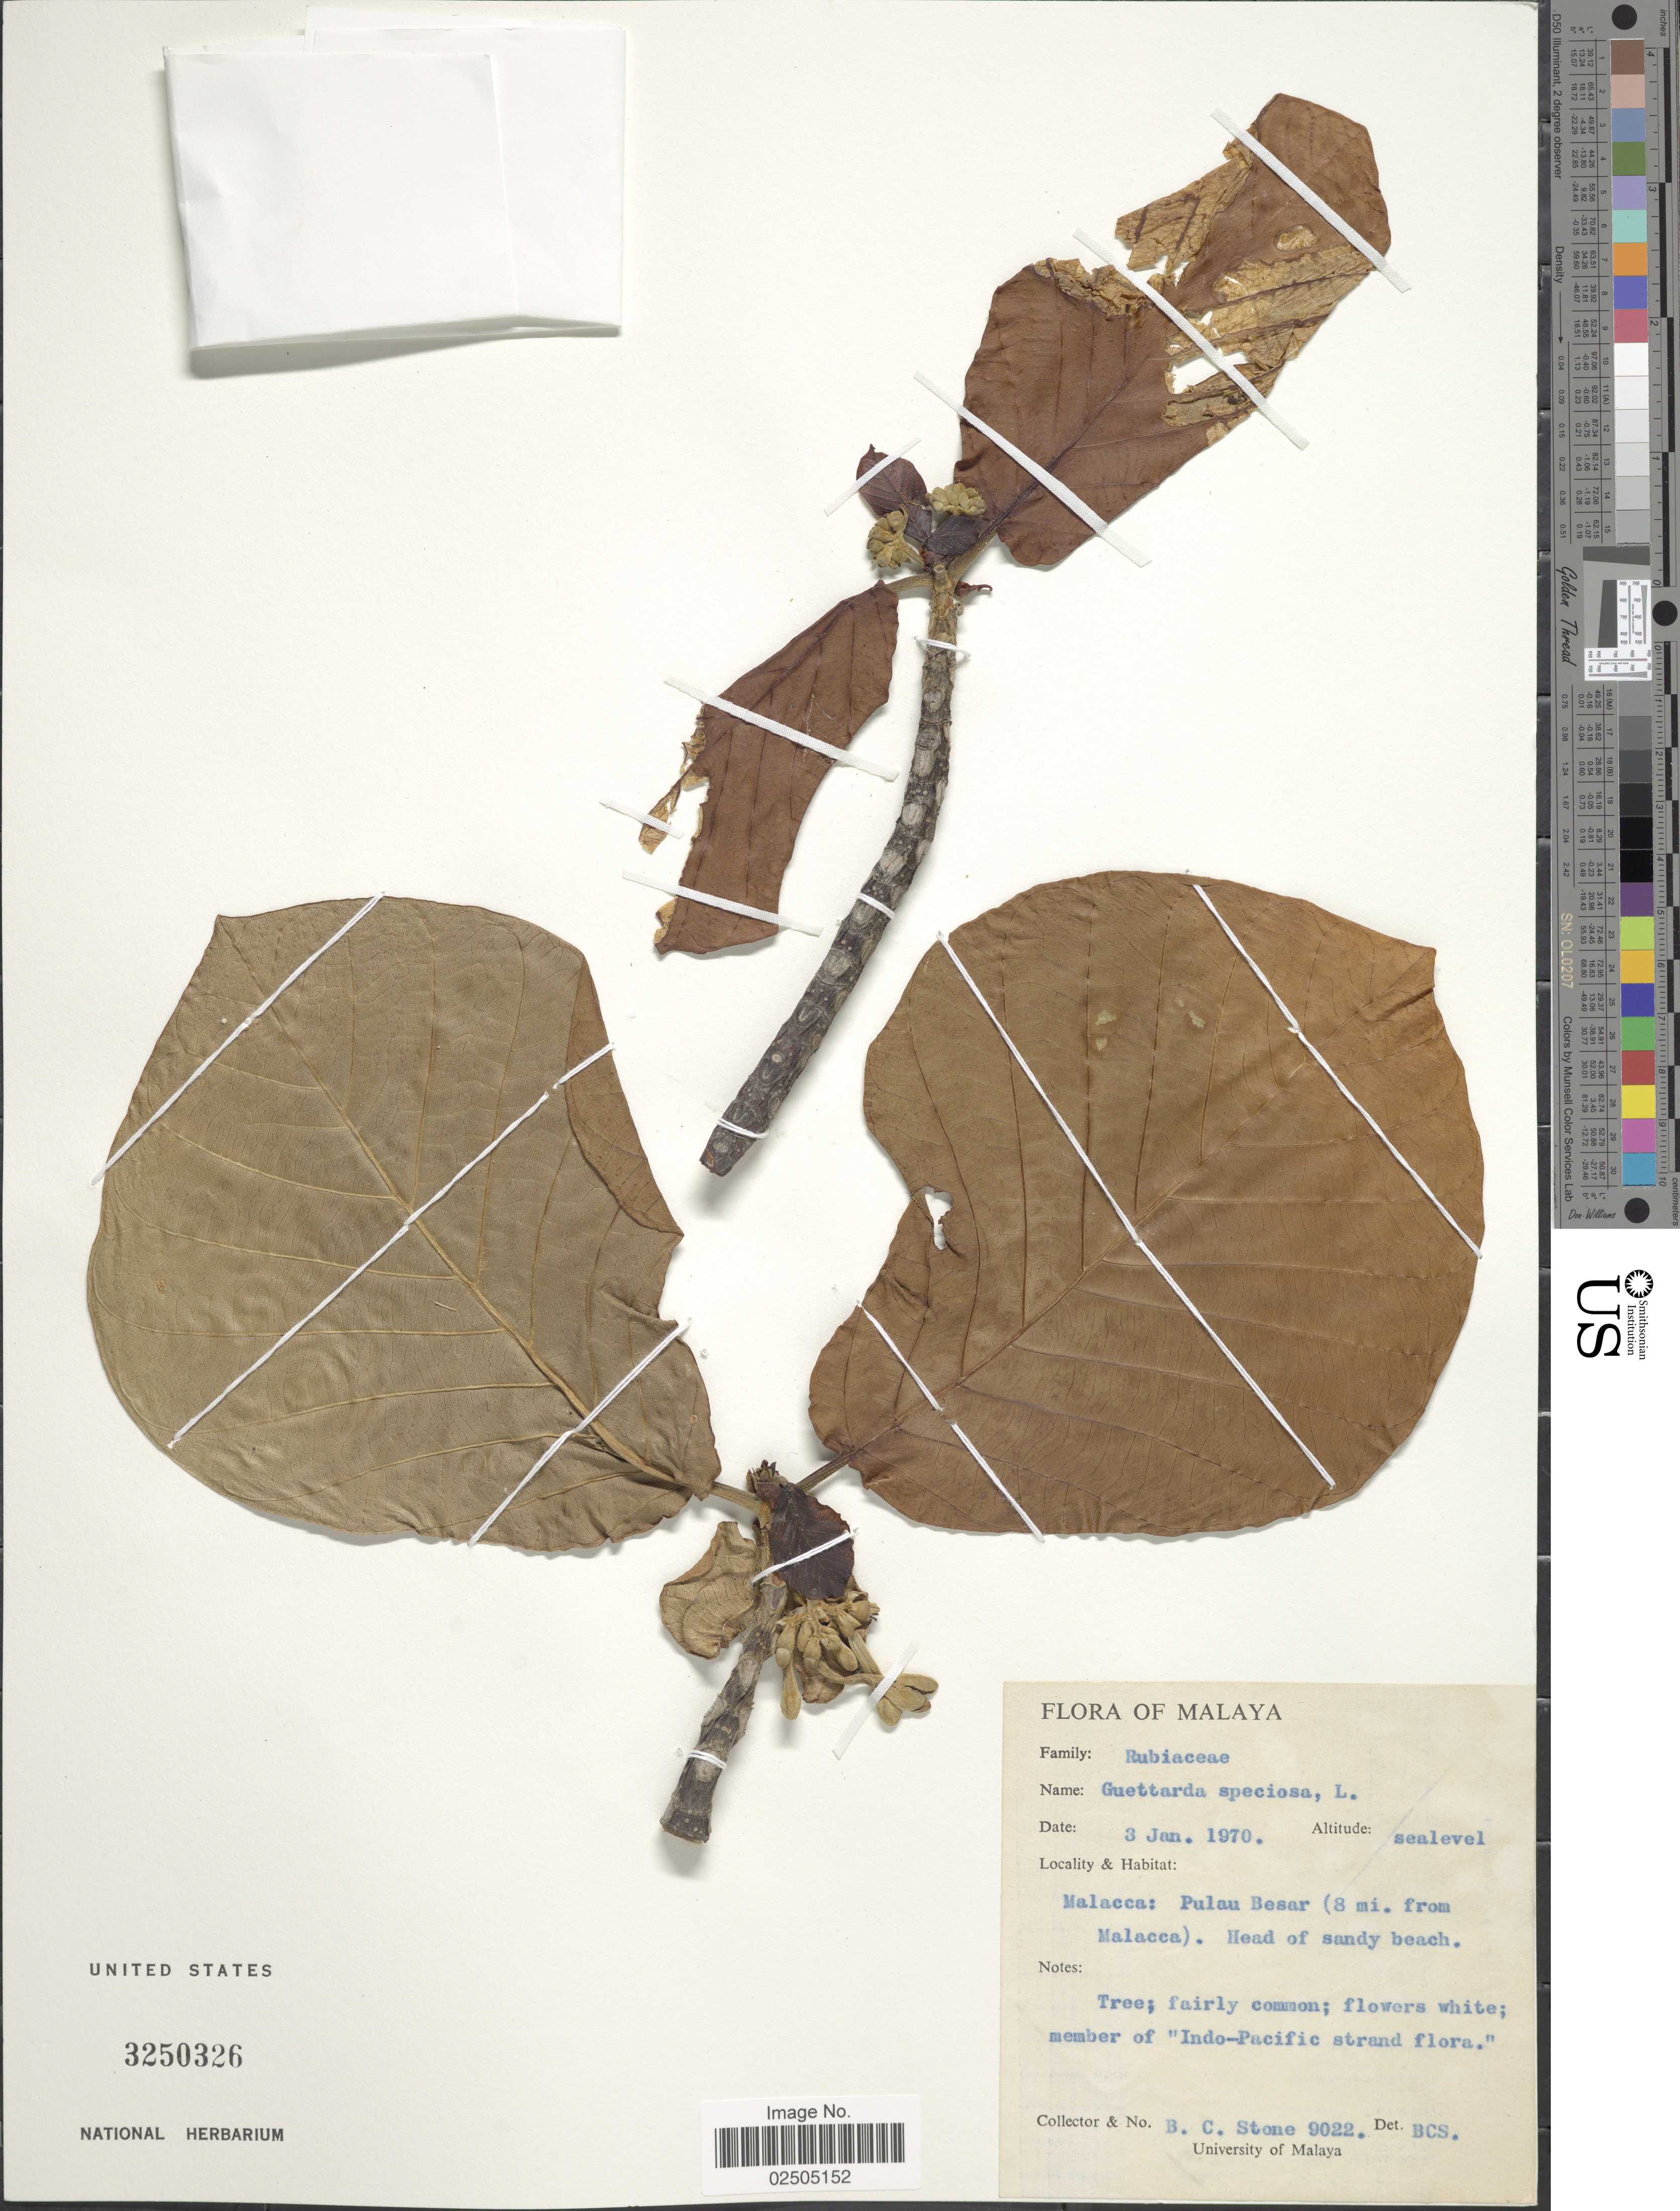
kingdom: Plantae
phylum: Tracheophyta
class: Magnoliopsida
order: Gentianales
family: Rubiaceae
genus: Guettarda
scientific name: Guettarda speciosa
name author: L.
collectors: B. C. Stone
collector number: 9022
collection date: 1970-01-03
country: Malaysia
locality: Malaya, Malacca: Pulau Besar (8 mi. from Malacca). Head of sandy beach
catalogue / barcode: US 3250326